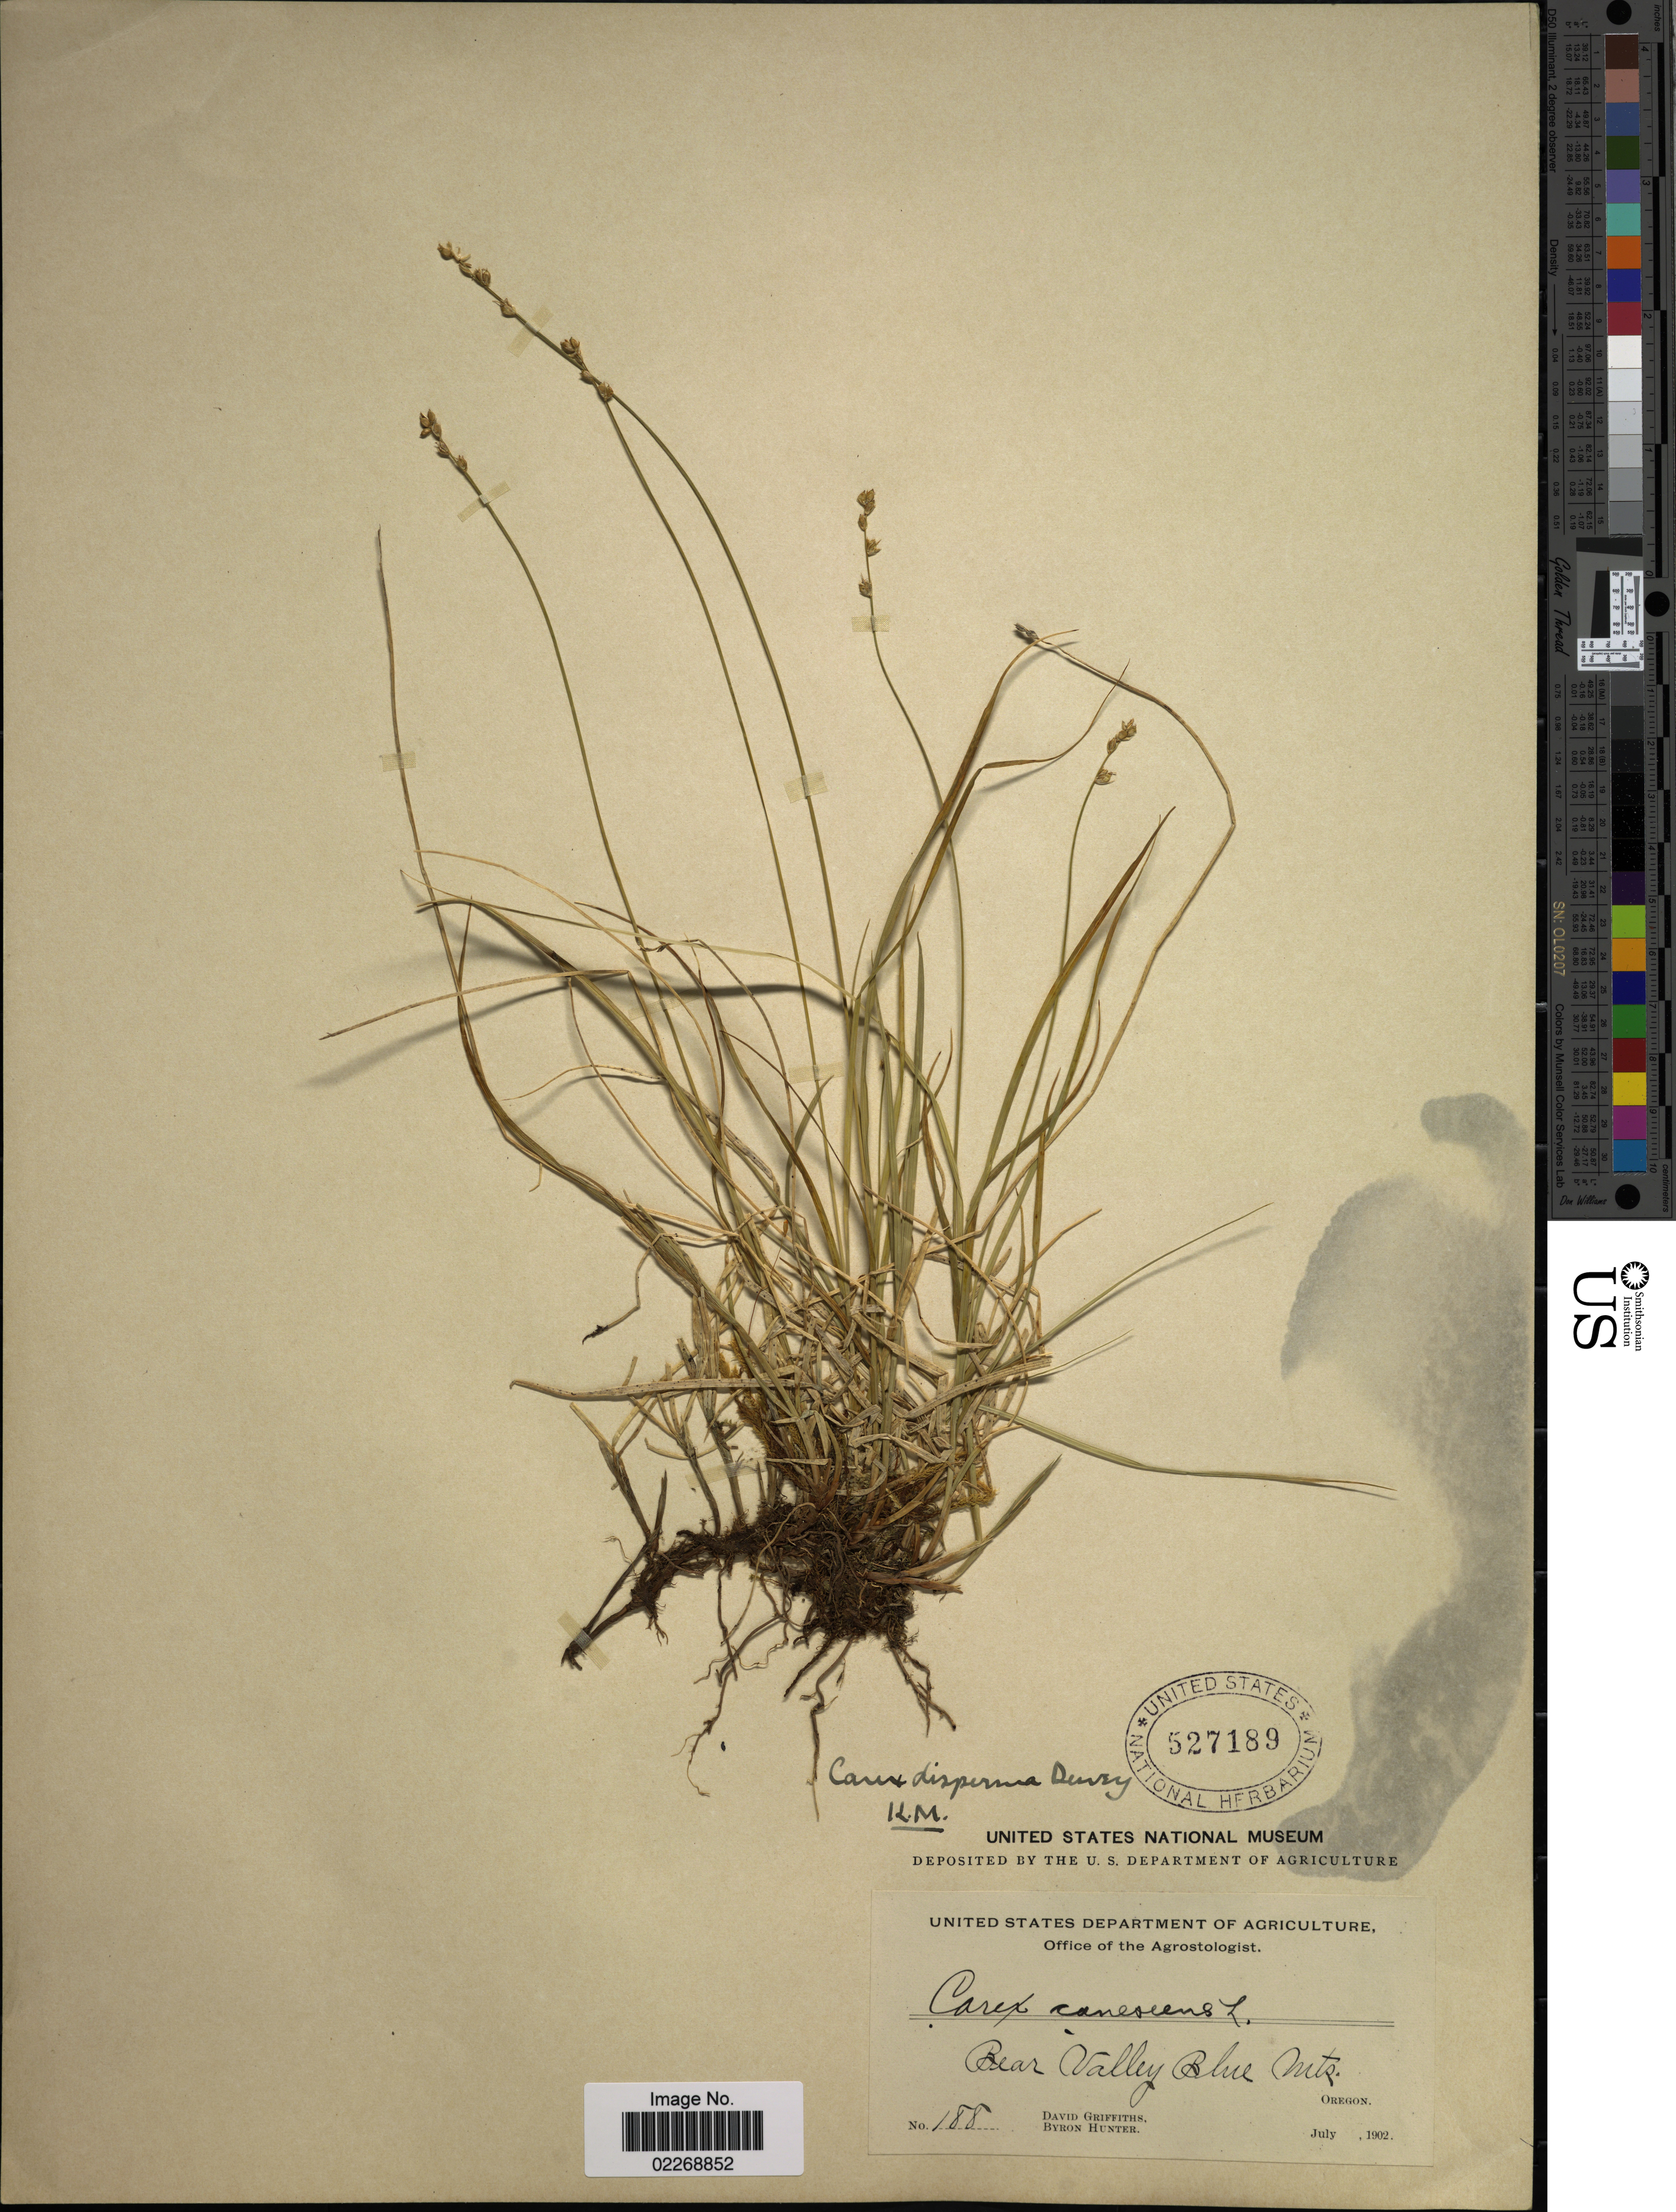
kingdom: Plantae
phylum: Tracheophyta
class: Liliopsida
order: Poales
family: Cyperaceae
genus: Carex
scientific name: Carex disperma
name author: Dewey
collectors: D. Griffiths & B. Hunter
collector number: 188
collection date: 1902-07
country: United States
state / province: Oregon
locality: Bear Valley Bue Mts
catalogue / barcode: US 527189